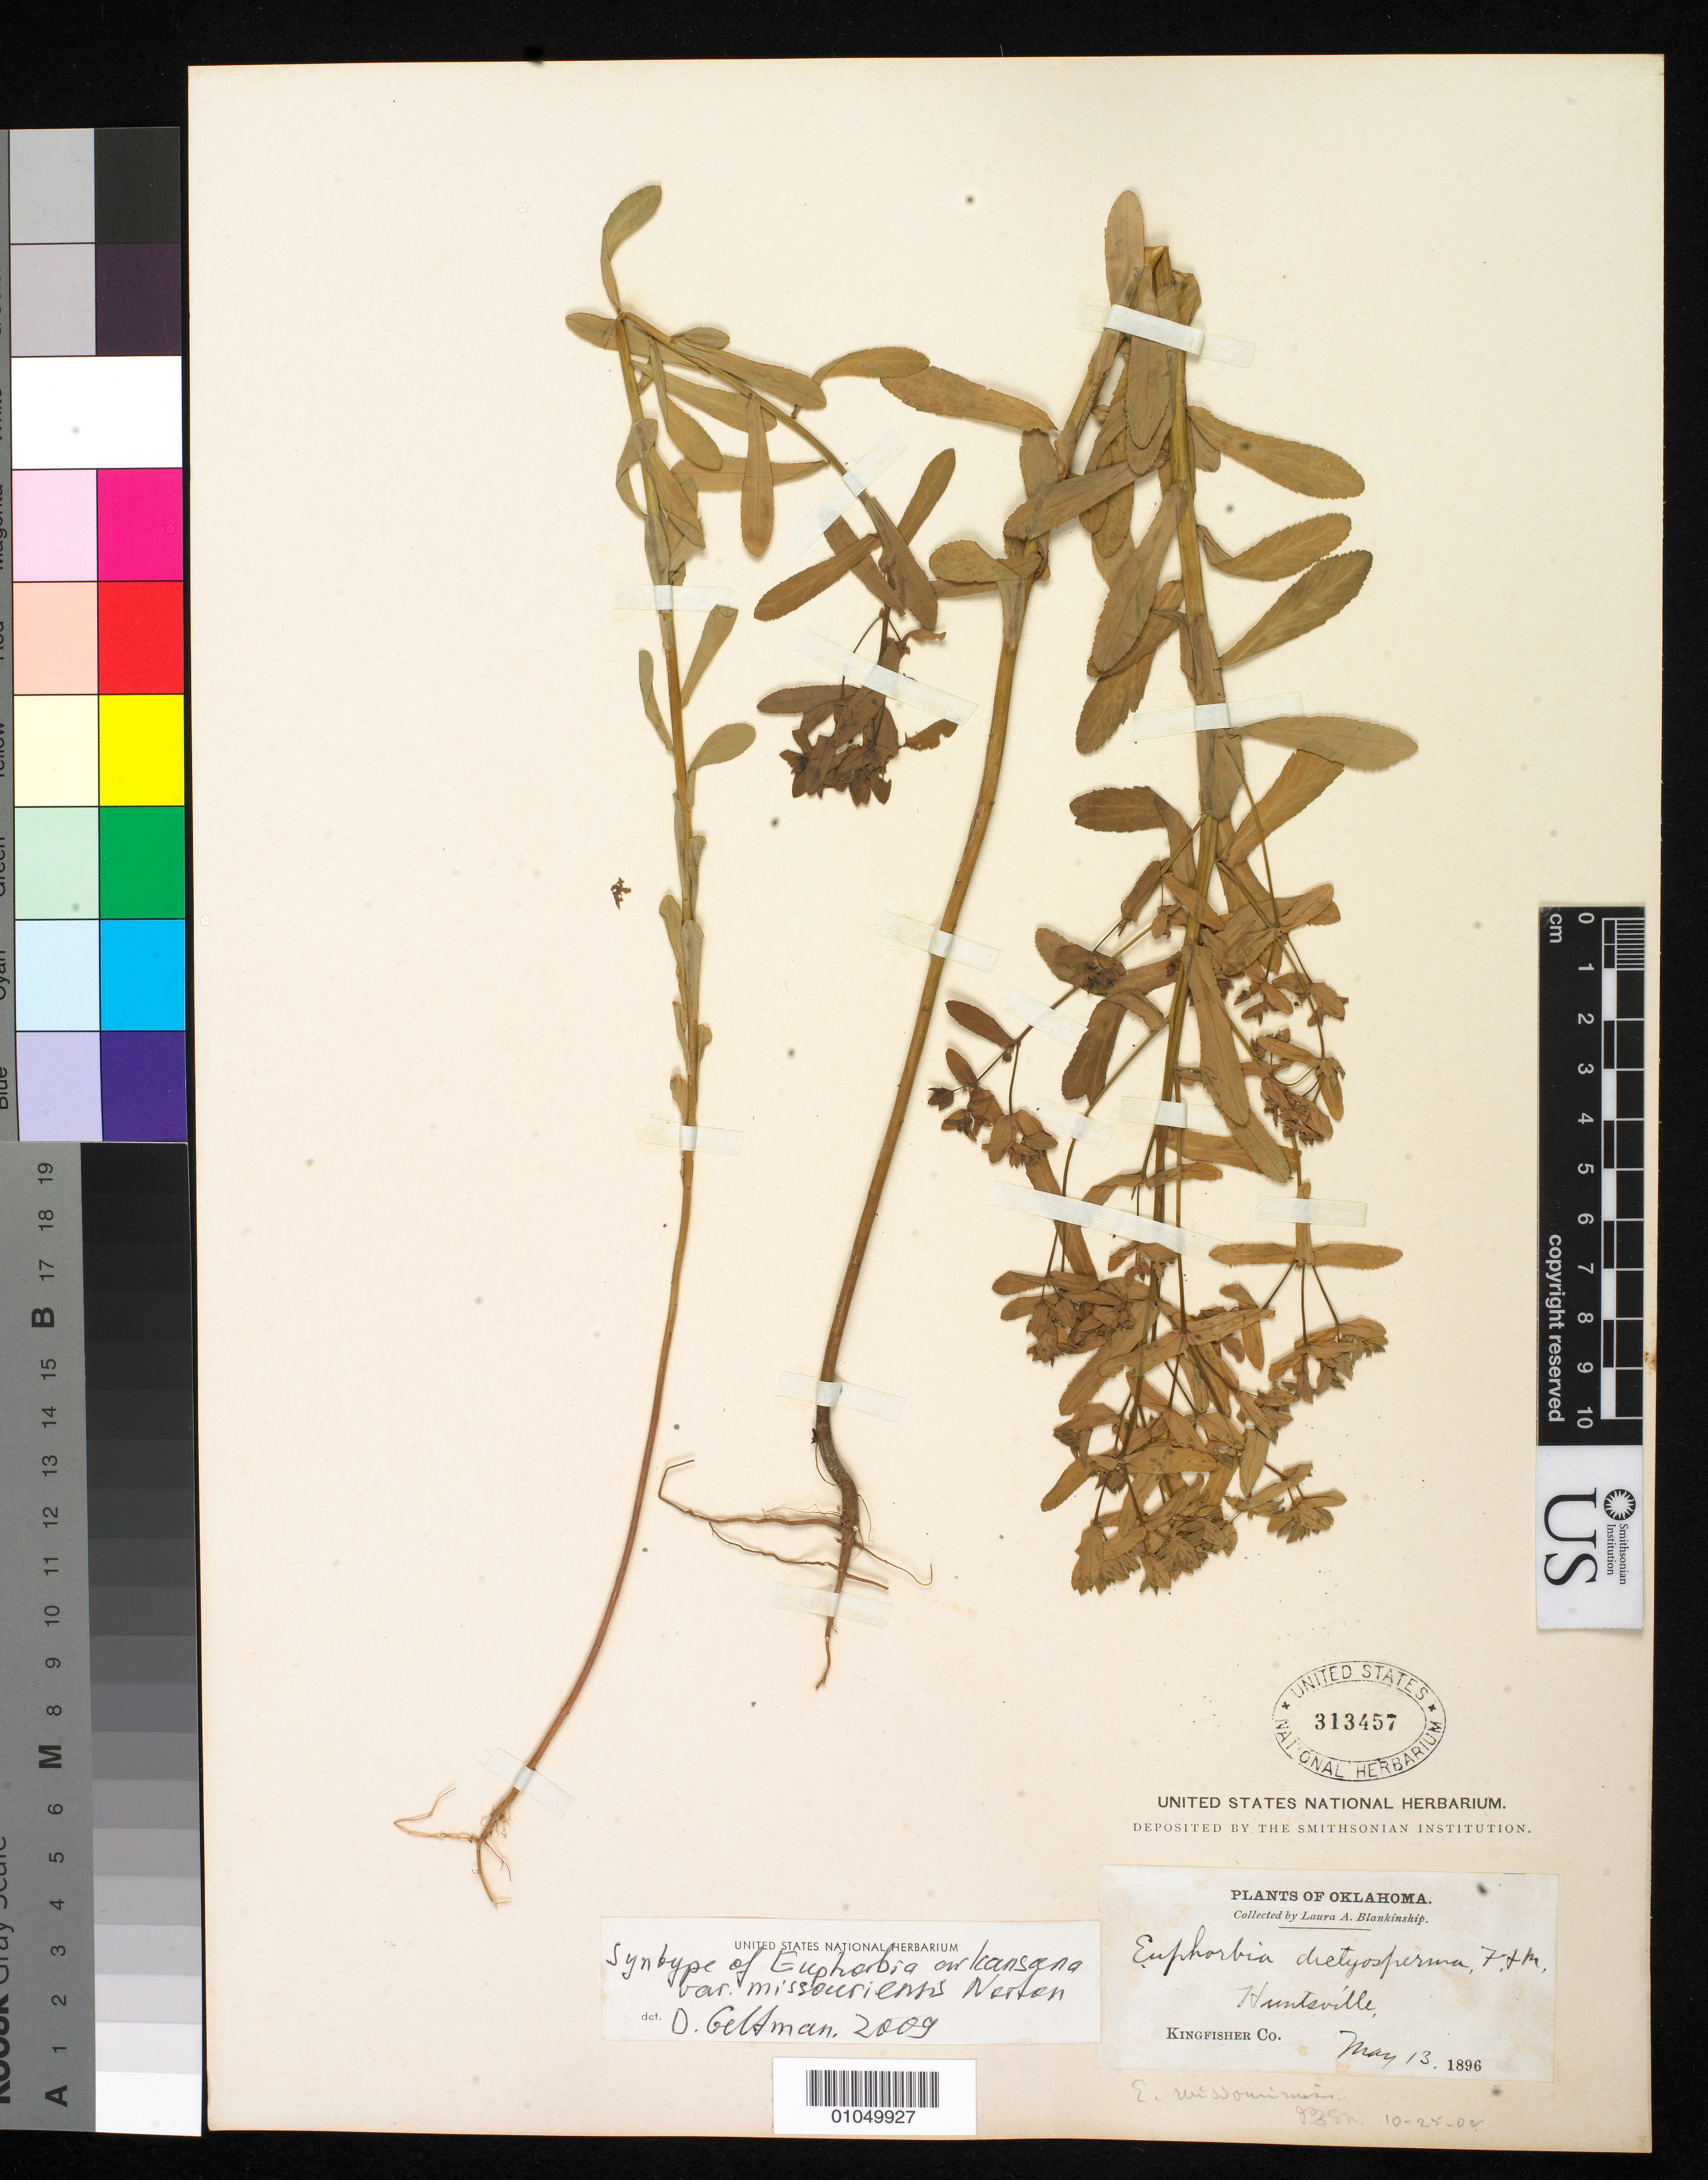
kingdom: Plantae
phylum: Tracheophyta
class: Magnoliopsida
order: Malpighiales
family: Euphorbiaceae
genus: Euphorbia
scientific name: Euphorbia arkansana var. missouriensis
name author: Norton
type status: Syntype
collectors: L. A. Blankinship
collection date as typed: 13 May 1896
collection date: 1896-05-13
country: United States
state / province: Oklahoma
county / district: Kingfisher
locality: Huntsville, Kingfisher Co.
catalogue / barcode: US 313457